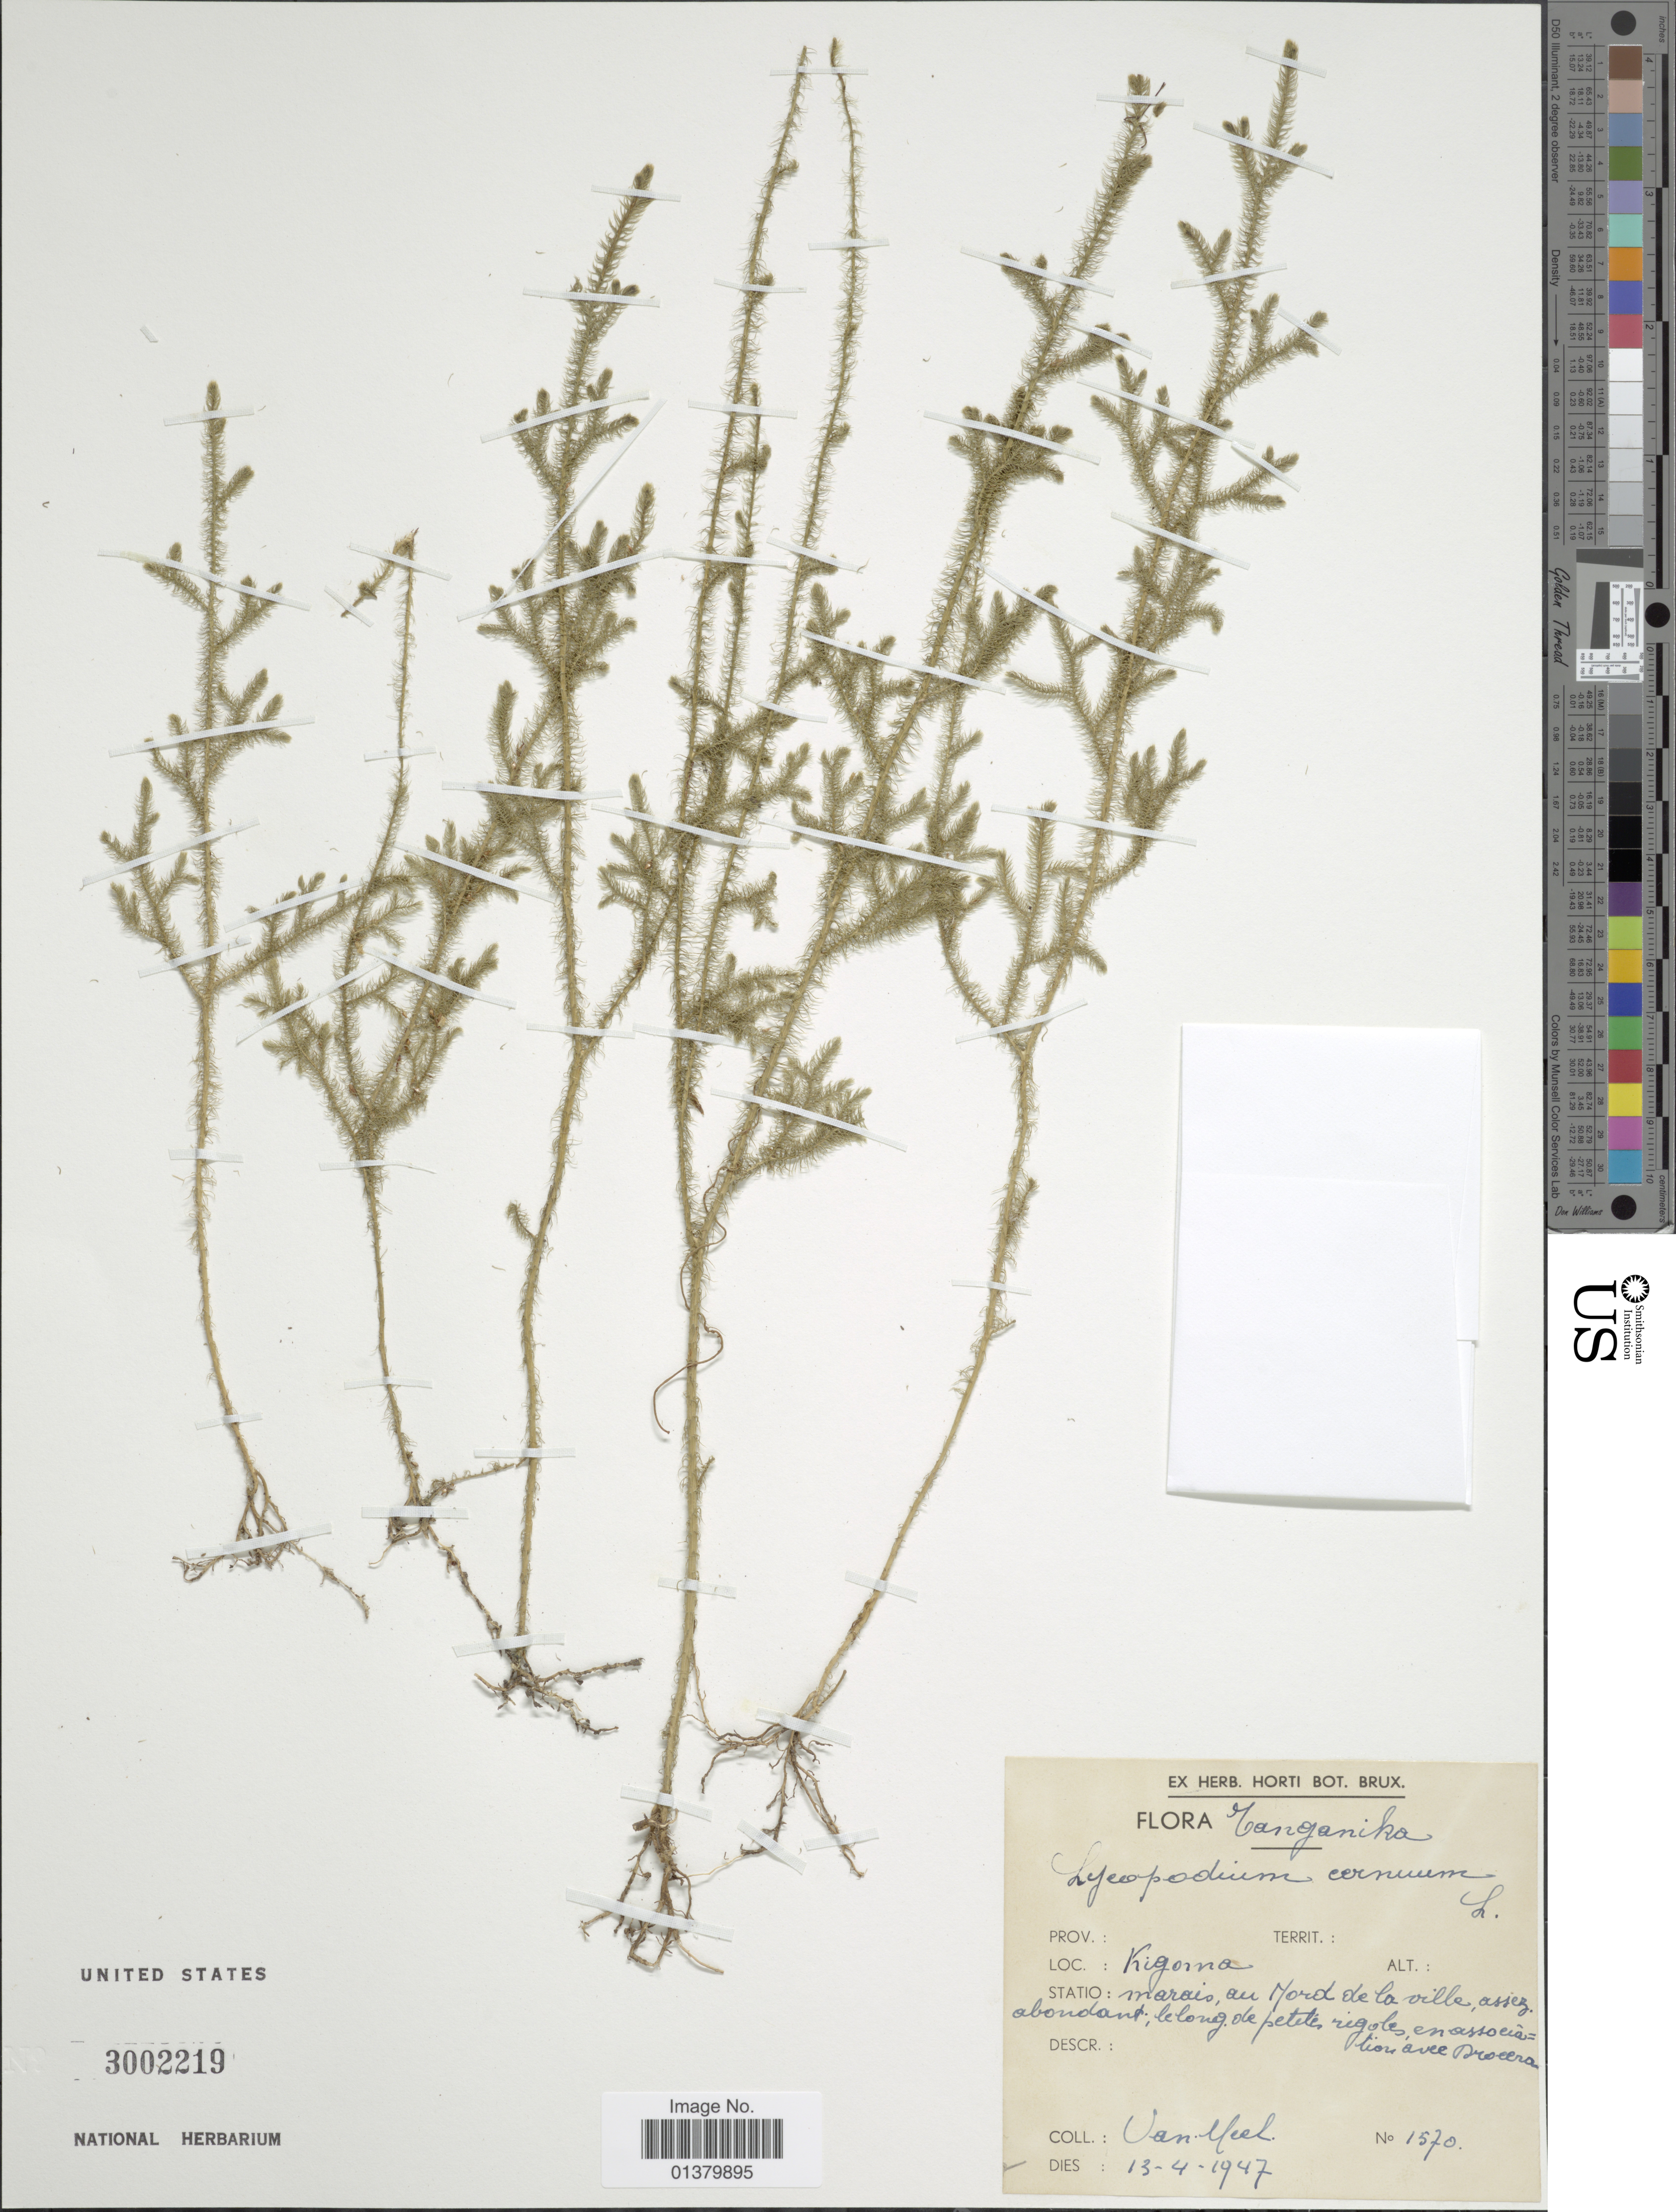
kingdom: Plantae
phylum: Tracheophyta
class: Lycopodiopsida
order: Lycopodiales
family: Lycopodiaceae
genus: Palhinhaea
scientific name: Palhinhaea cernua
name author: (L.) Vasc. & Franco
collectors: Meel Van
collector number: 1570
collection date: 1947-04-13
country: Tanzania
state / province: Kigoma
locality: Tanganyika, Kigoma, marais, au Nord de la ville.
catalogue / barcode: US 3002219